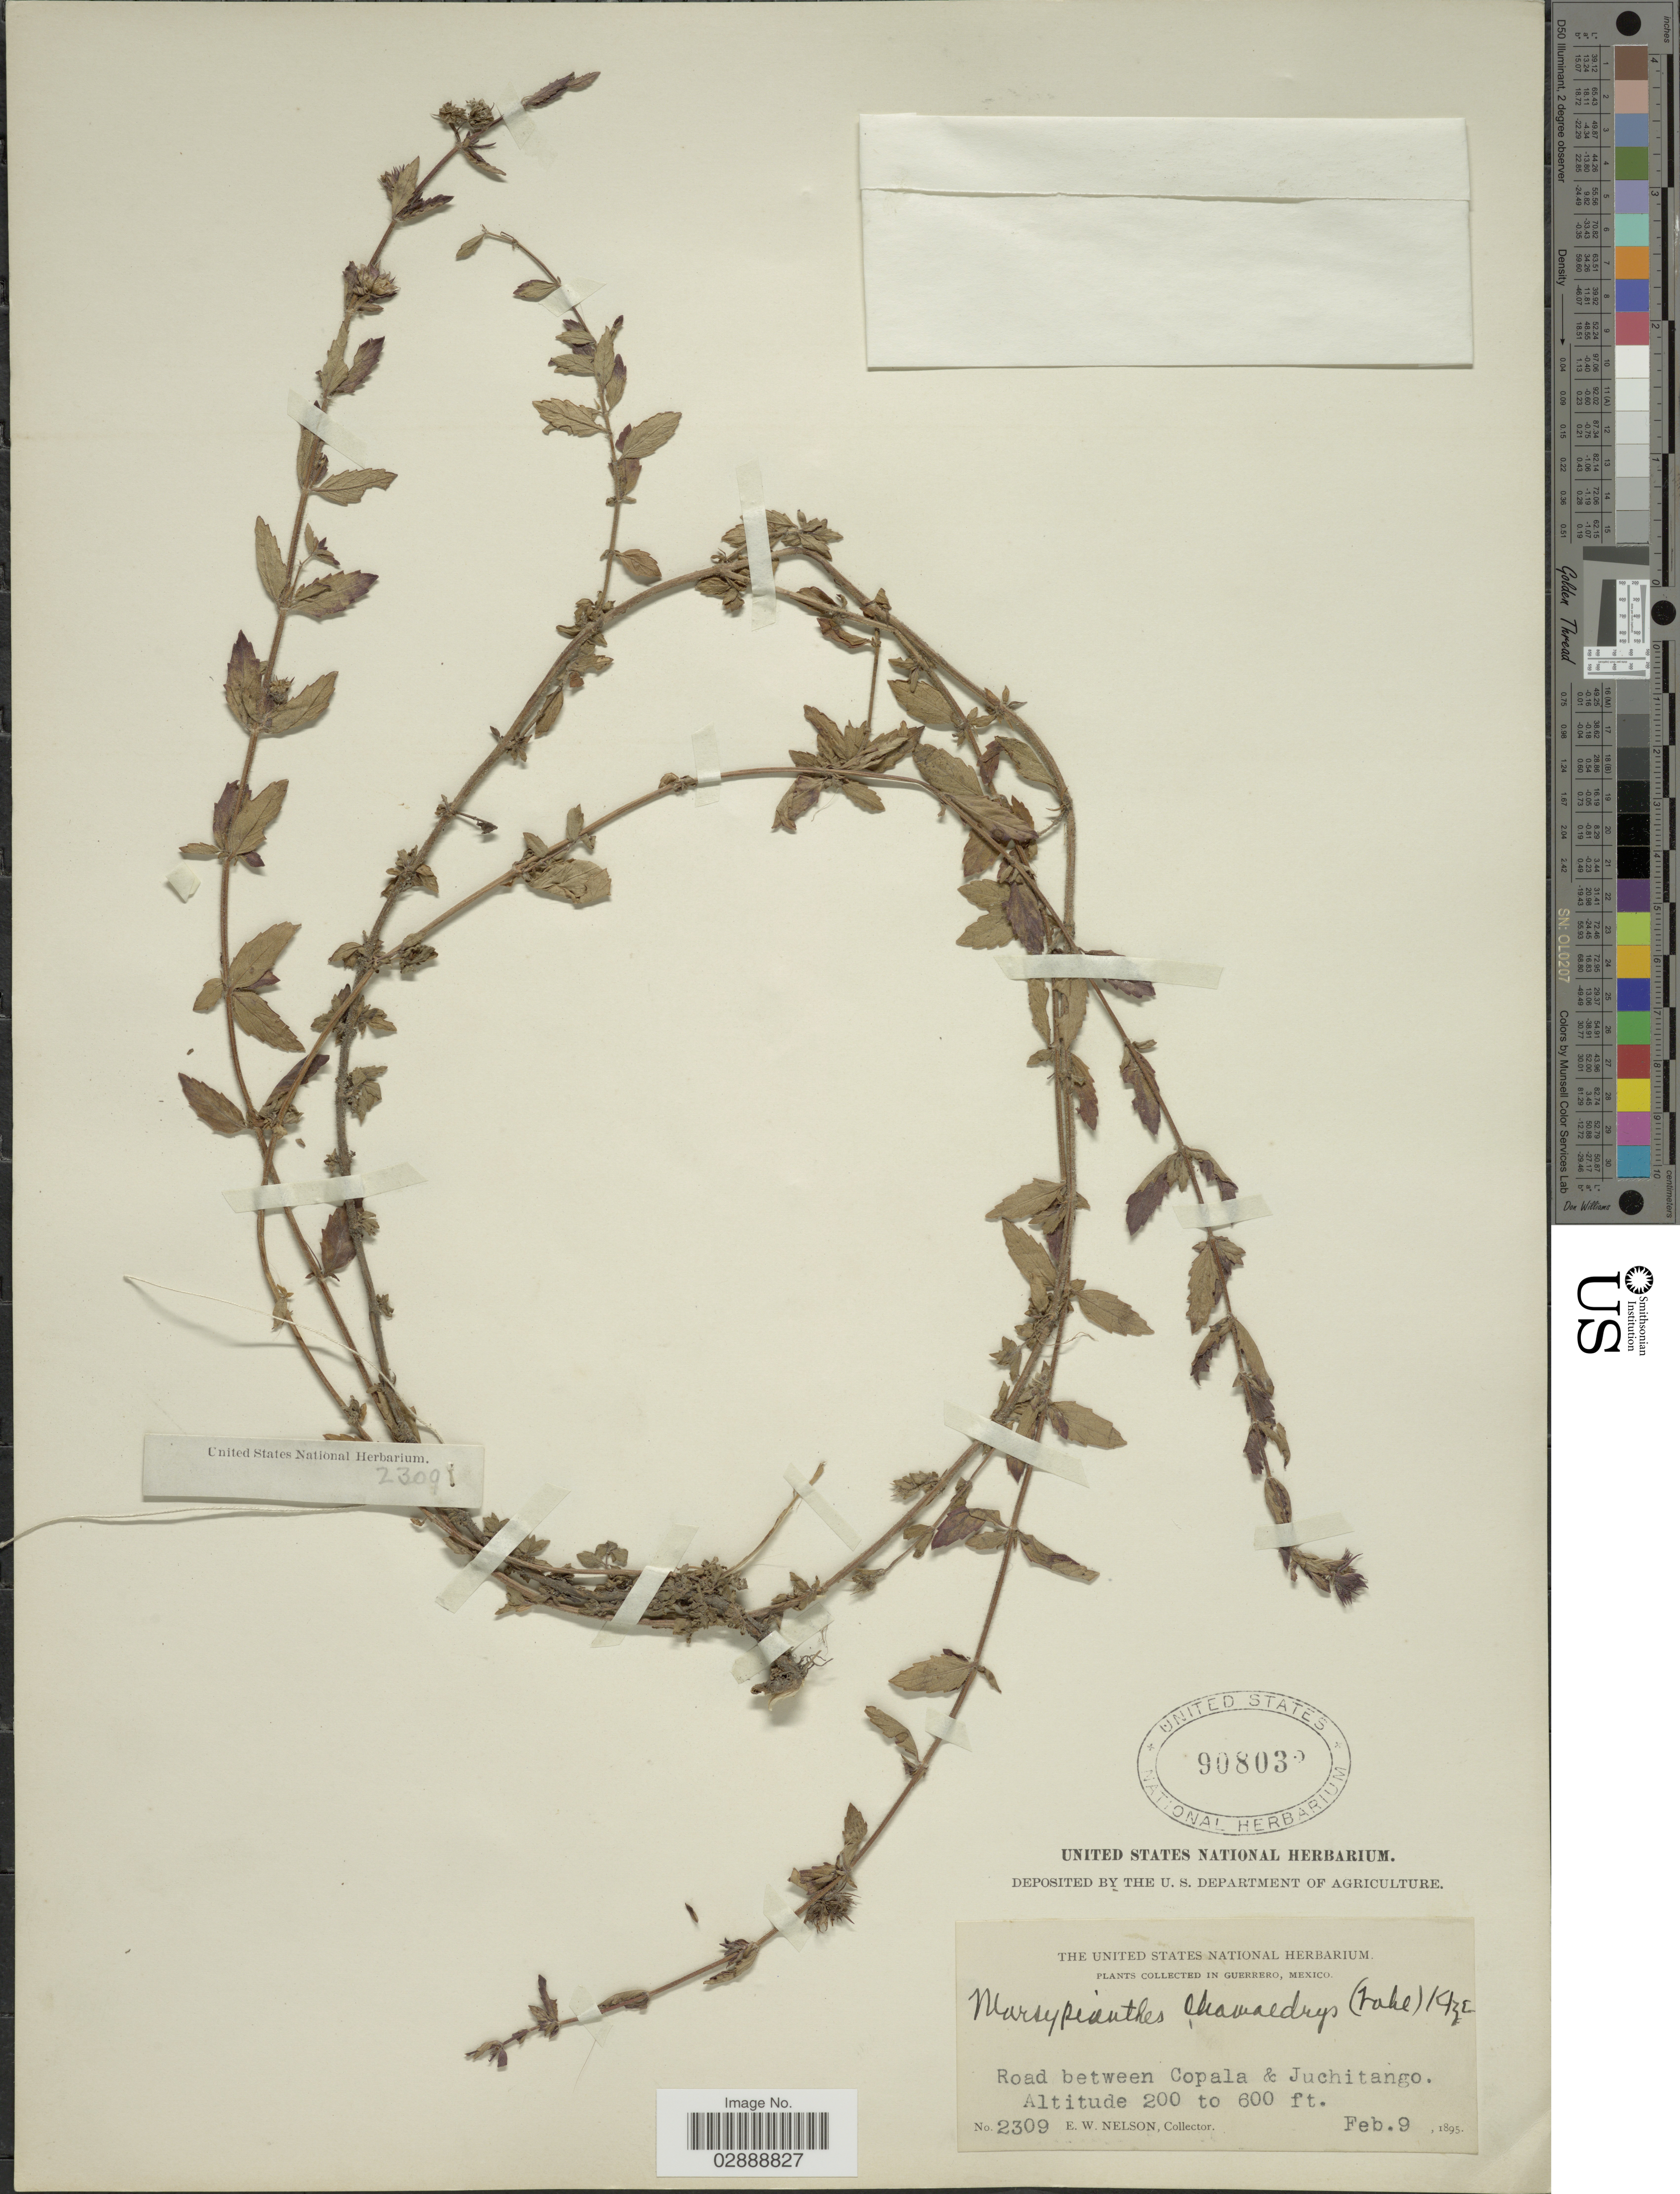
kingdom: Plantae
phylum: Tracheophyta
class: Magnoliopsida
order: Lamiales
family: Lamiaceae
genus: Marsypianthes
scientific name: Marsypianthes chamaedrys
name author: (Vahl) Kuntze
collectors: E. W. Nelson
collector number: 2309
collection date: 1895-02-09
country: Mexico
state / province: Guerrero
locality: Road between Copala & Juchitango.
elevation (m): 61